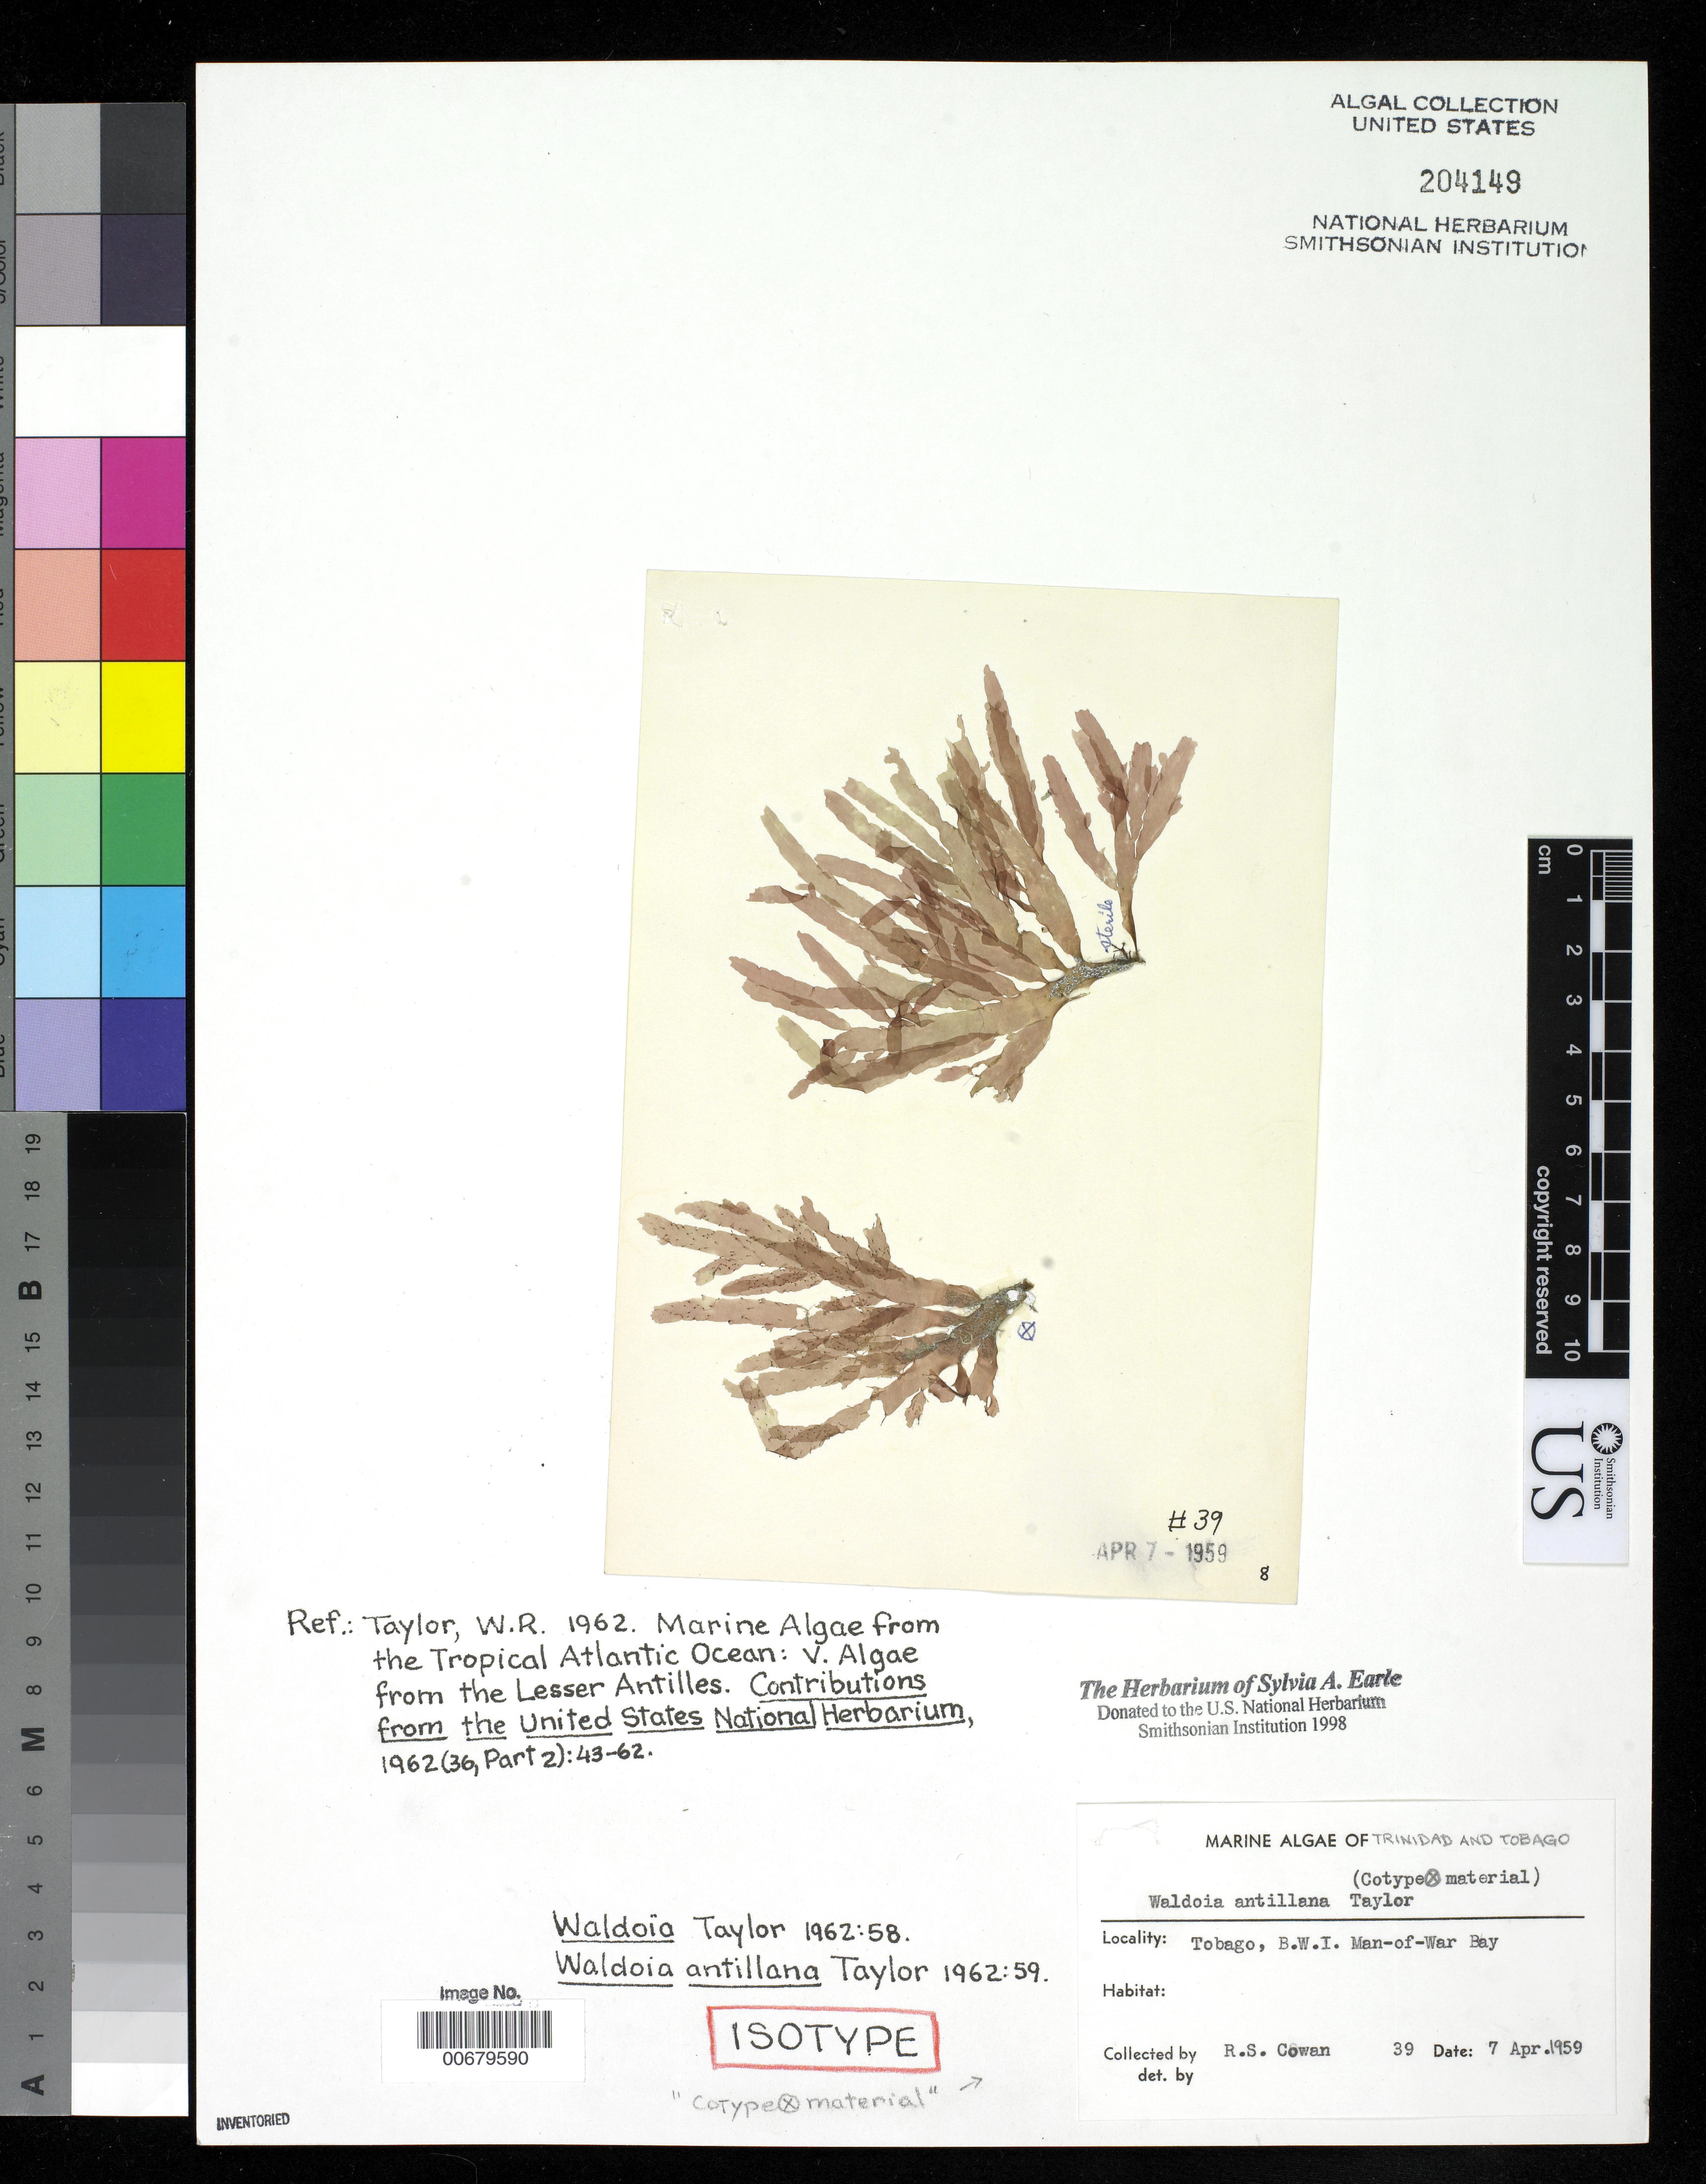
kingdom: Plantae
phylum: Rhodophyta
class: Florideophyceae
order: Ceramiales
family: Rhodomelaceae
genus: Waldoia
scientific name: Waldoia antillana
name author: W.R. Taylor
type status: Isotype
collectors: R. S. Cowan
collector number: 39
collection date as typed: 07 Apr 1959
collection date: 1959-04-07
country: Trinidad and Tobago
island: Tobago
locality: Man-of-War Bay.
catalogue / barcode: US 204149